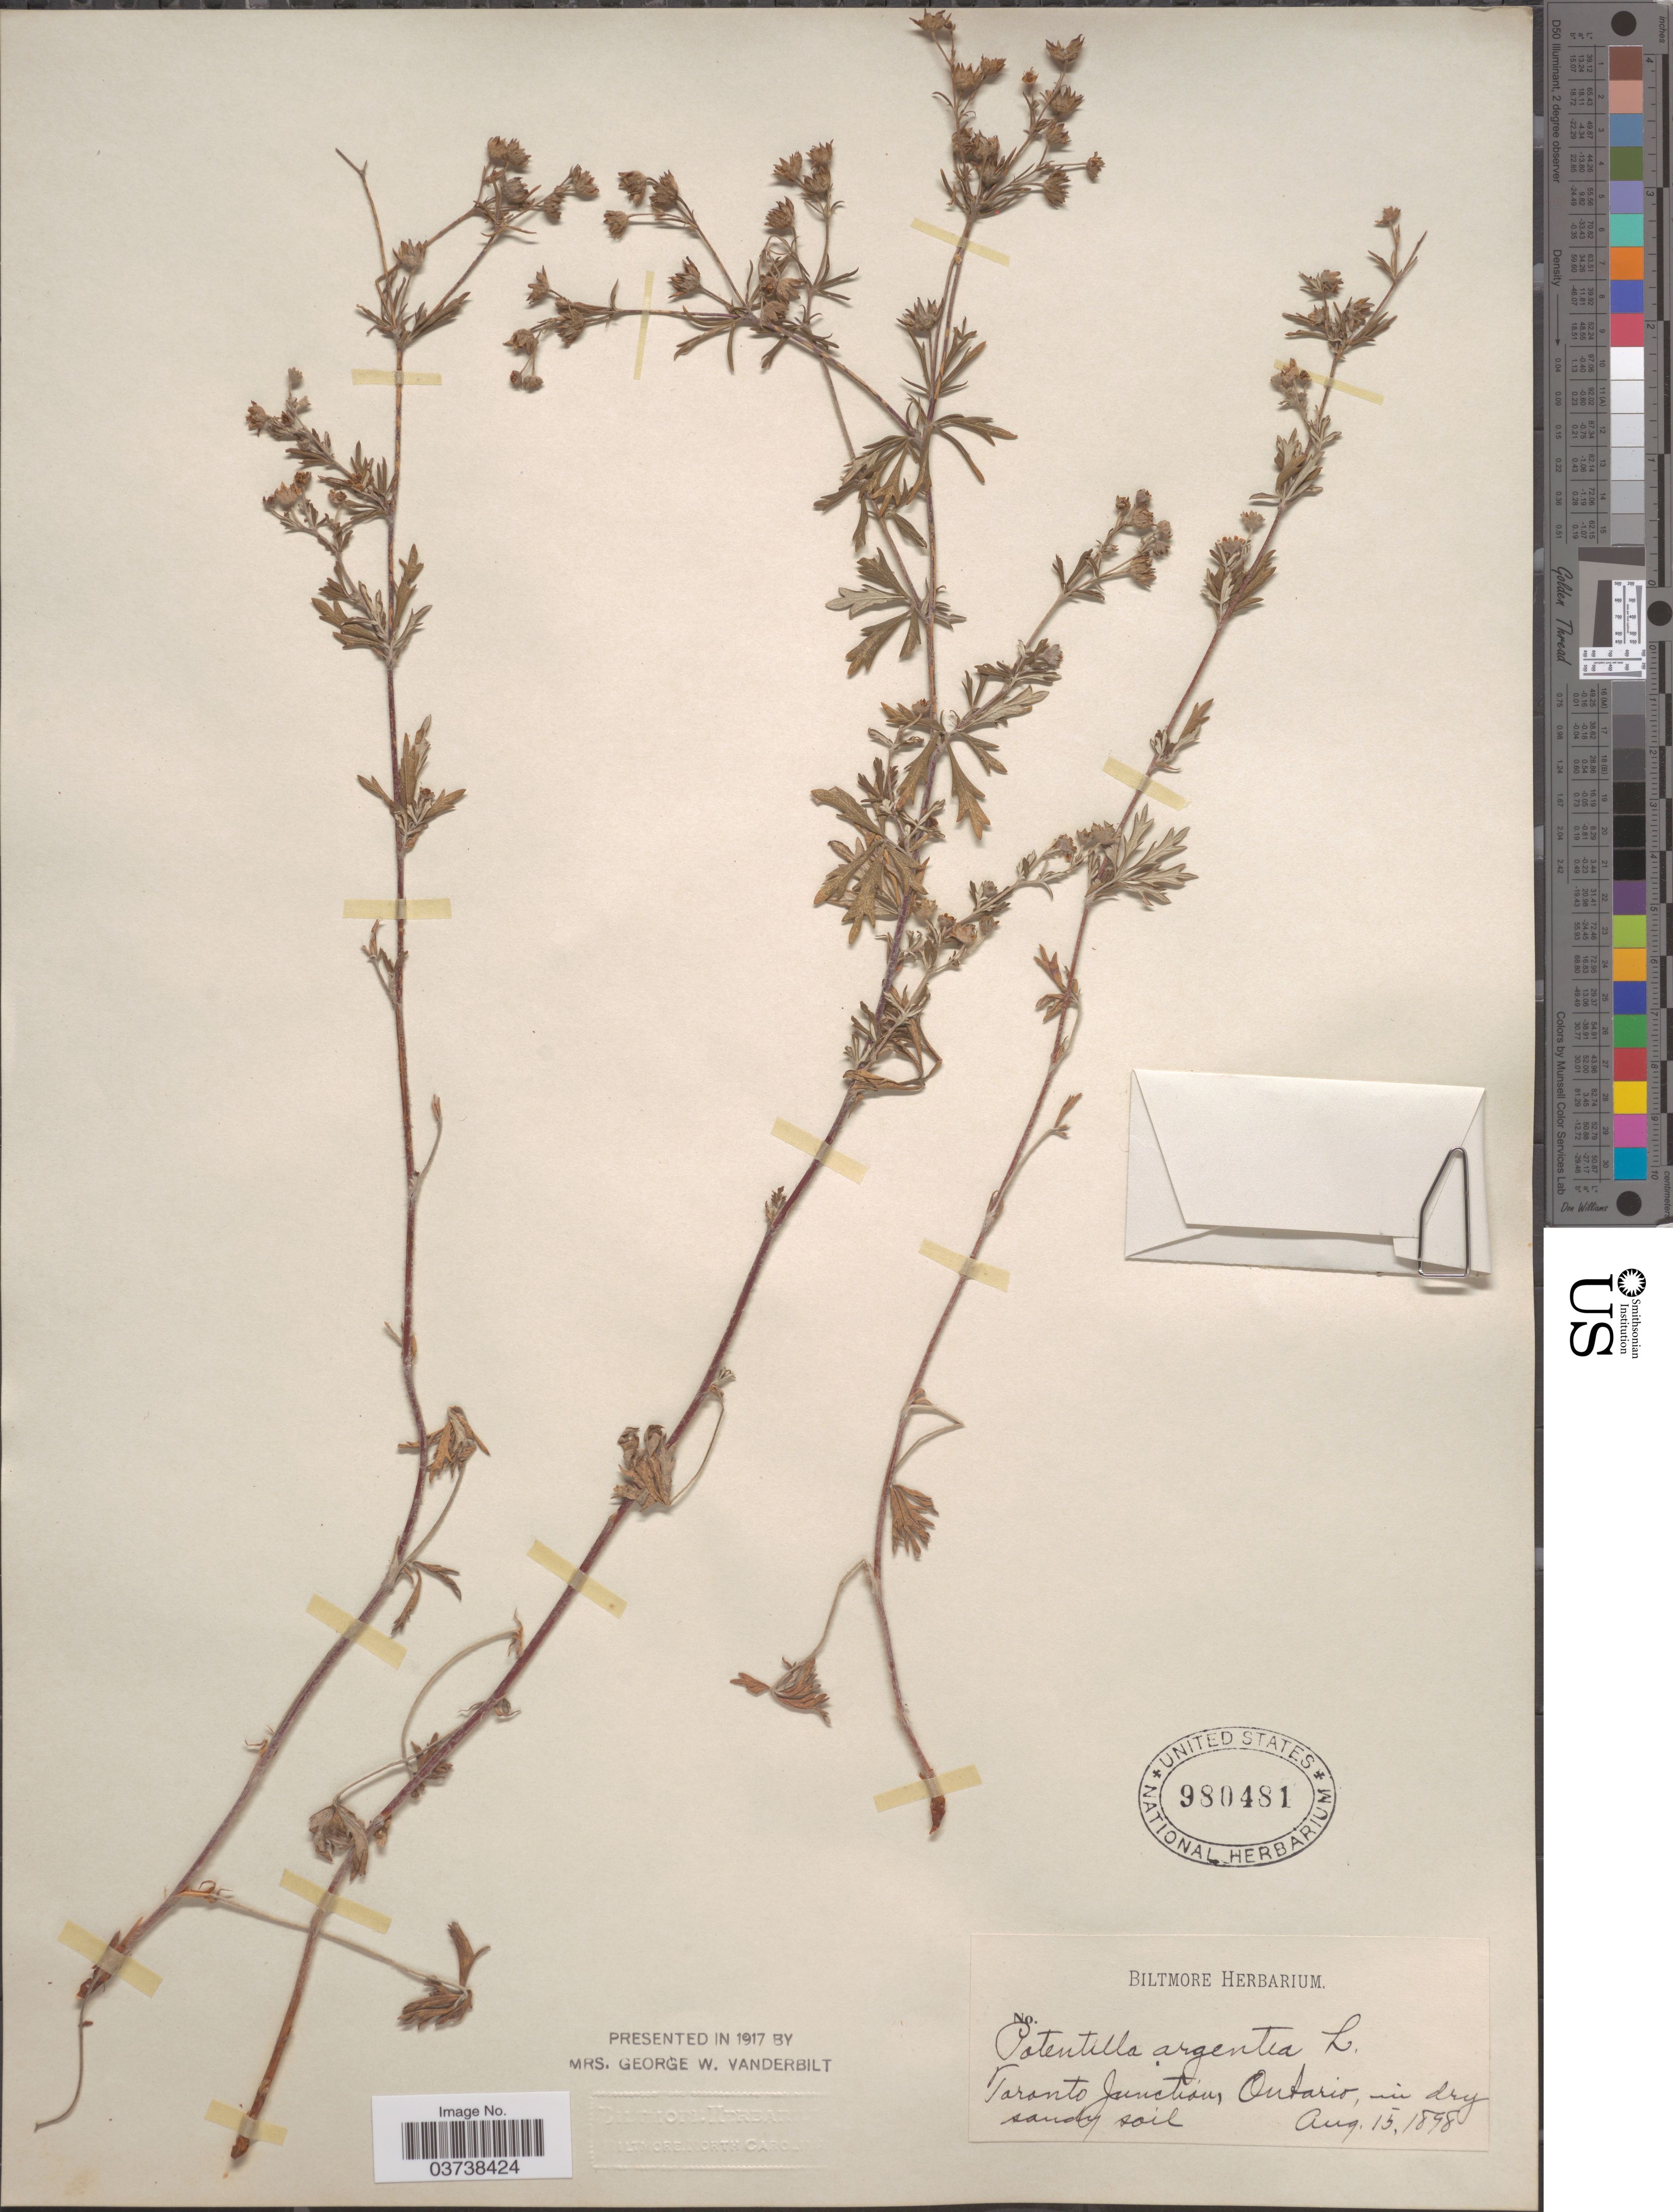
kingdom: Plantae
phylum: Tracheophyta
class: Magnoliopsida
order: Rosales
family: Rosaceae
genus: Potentilla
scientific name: Potentilla argentea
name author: L.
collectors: ex herb. Biltmore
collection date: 1898-08-15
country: Canada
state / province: Ontario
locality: Toronto Junction.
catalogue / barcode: US 980481